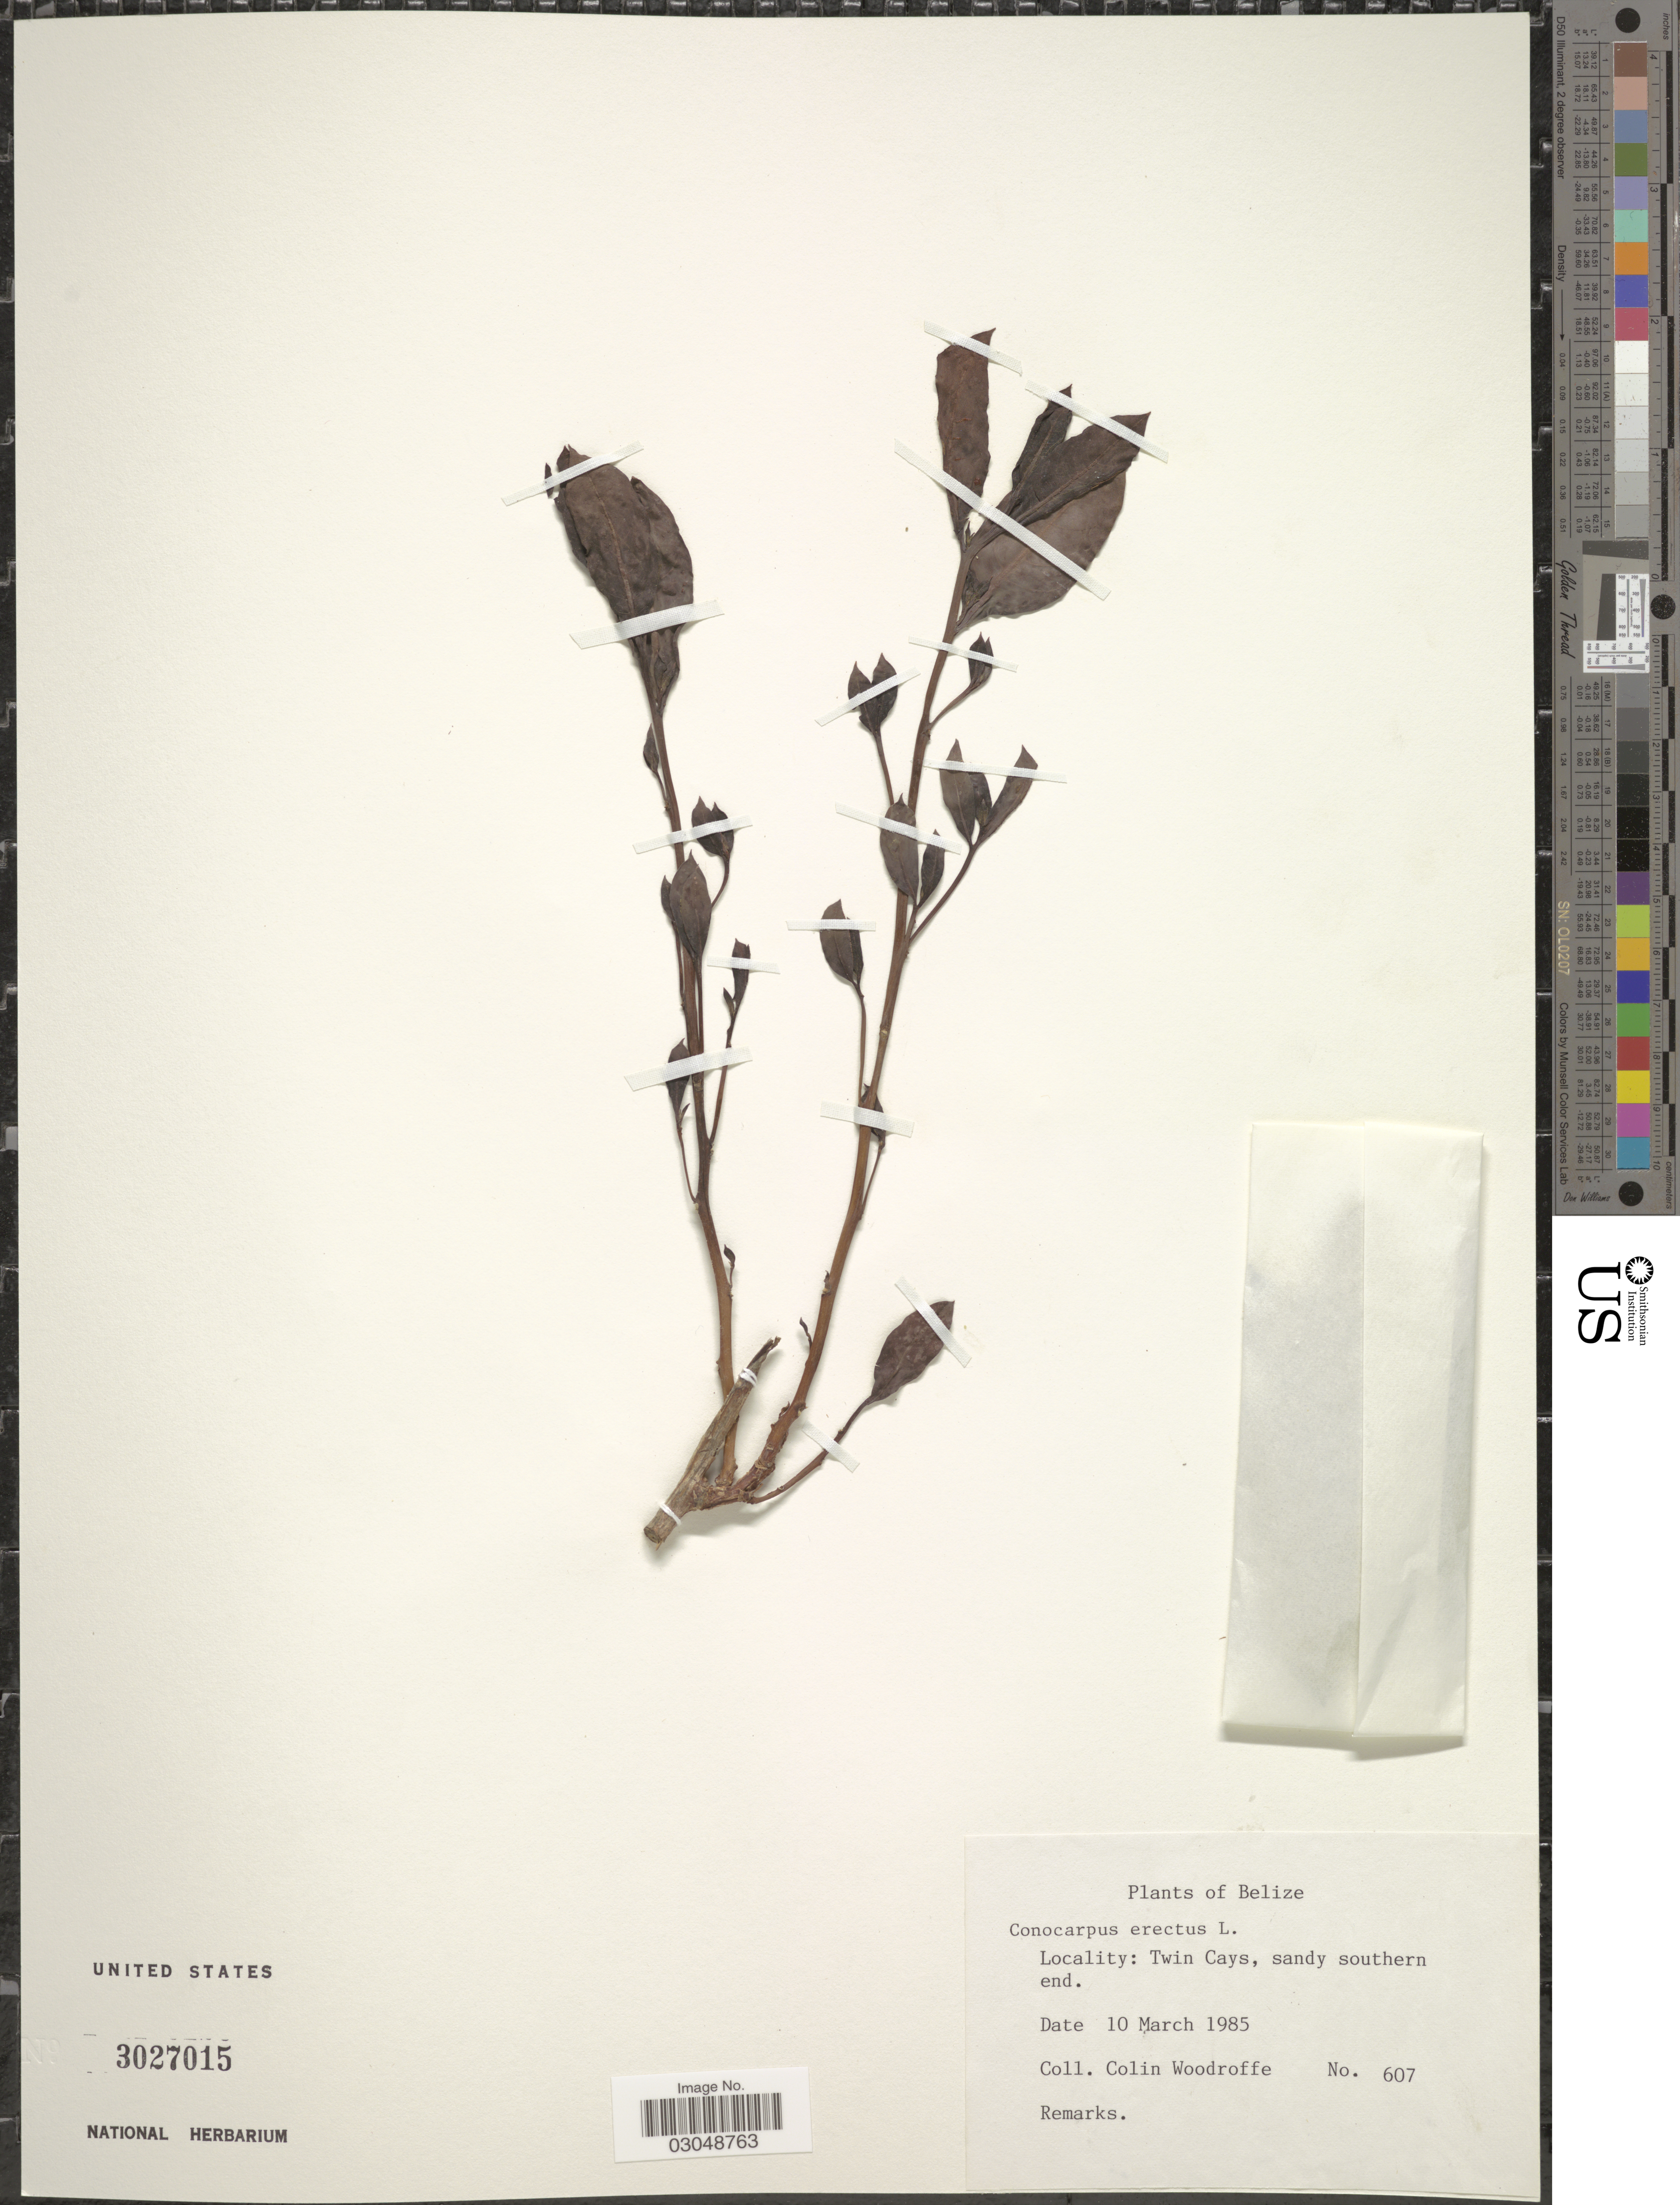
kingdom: Plantae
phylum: Tracheophyta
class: Magnoliopsida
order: Myrtales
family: Combretaceae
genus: Conocarpus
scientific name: Conocarpus erectus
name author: L.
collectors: C. Woodroffe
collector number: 607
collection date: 1985-03-10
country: Belize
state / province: Belize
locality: Twin Cays, sandy southern end.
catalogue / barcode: US 3027015